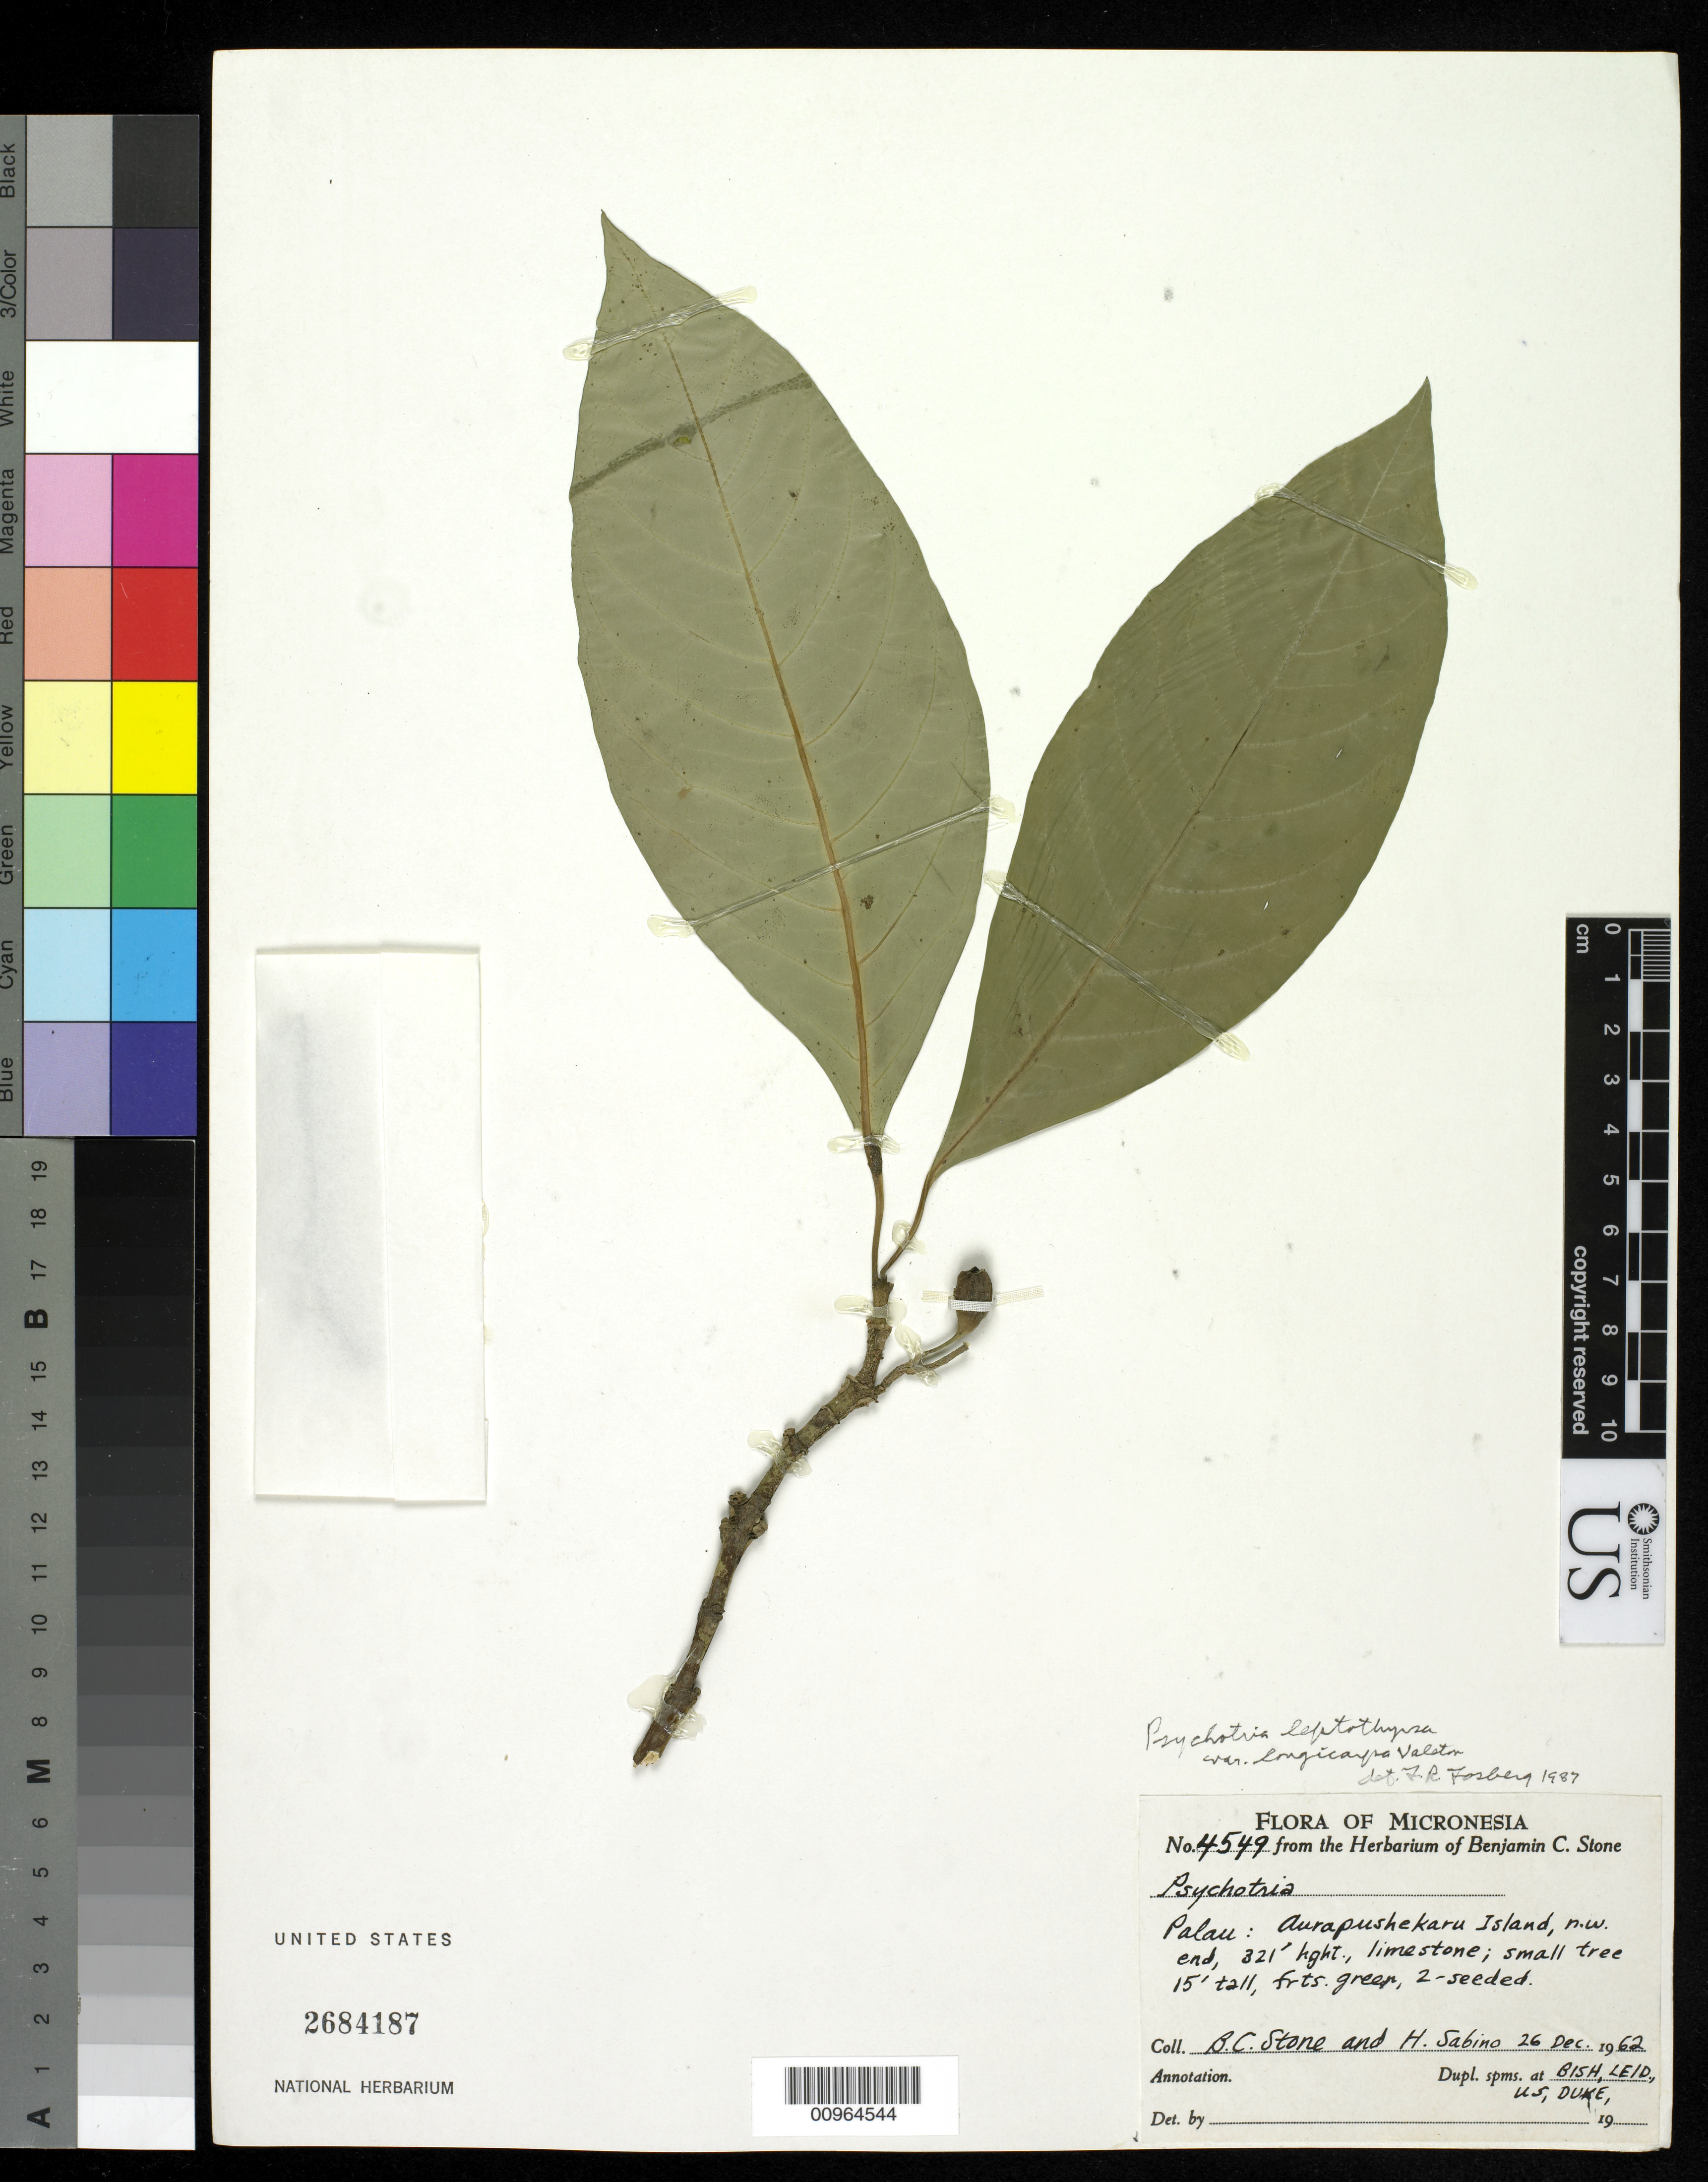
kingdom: Plantae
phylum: Tracheophyta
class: Magnoliopsida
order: Gentianales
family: Rubiaceae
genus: Psychotria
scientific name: Psychotria leptothyrsa var. longicarpa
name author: Valeton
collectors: B. C. Stone & H. Sabino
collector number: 4549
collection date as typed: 26 Dec 1962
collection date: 1962-12-26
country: Palau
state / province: Koror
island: Ulebsechel [Aulupse'el]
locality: NW end of island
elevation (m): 98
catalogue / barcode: US 2684187